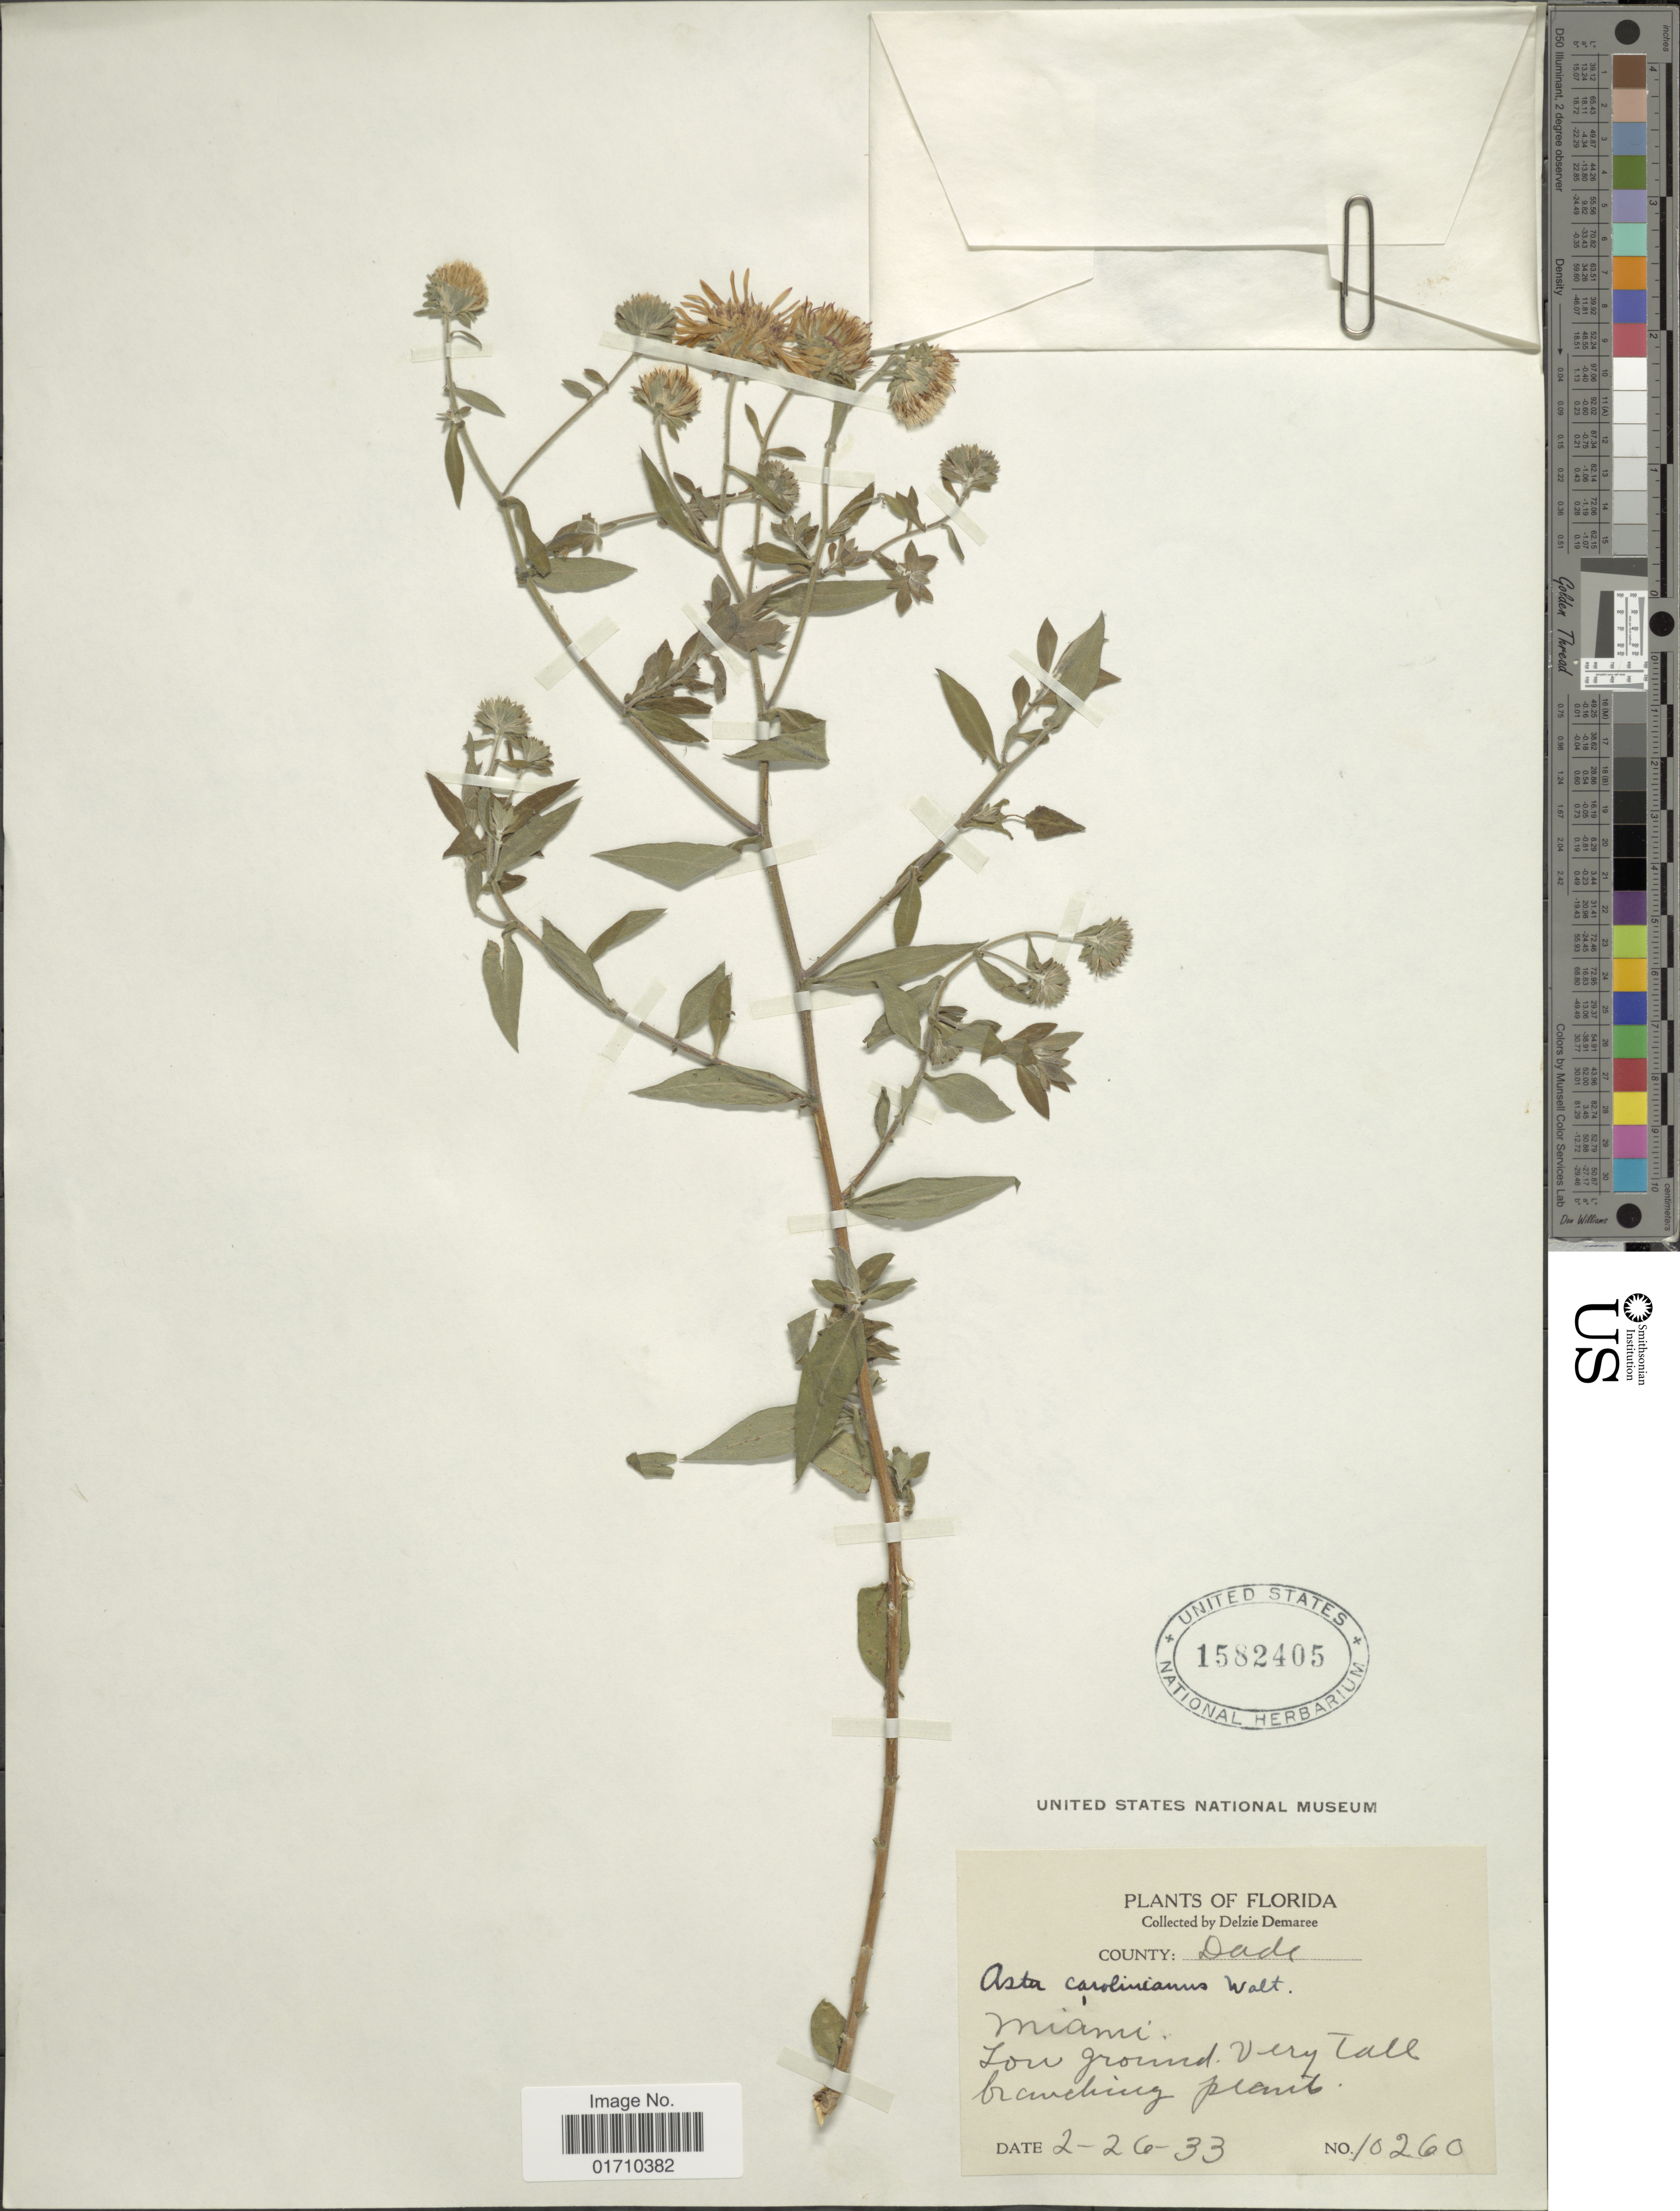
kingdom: Plantae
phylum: Tracheophyta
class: Magnoliopsida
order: Asterales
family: Asteraceae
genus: Ampelaster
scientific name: Ampelaster carolinianus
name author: (Walter) G.L. Nesom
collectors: D. Demaree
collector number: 10260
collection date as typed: Transcribed d/m/y: 26/2/33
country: United States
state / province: Florida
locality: County: Dade, Miami. Low ground. Very tall branching plants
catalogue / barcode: US 1582405